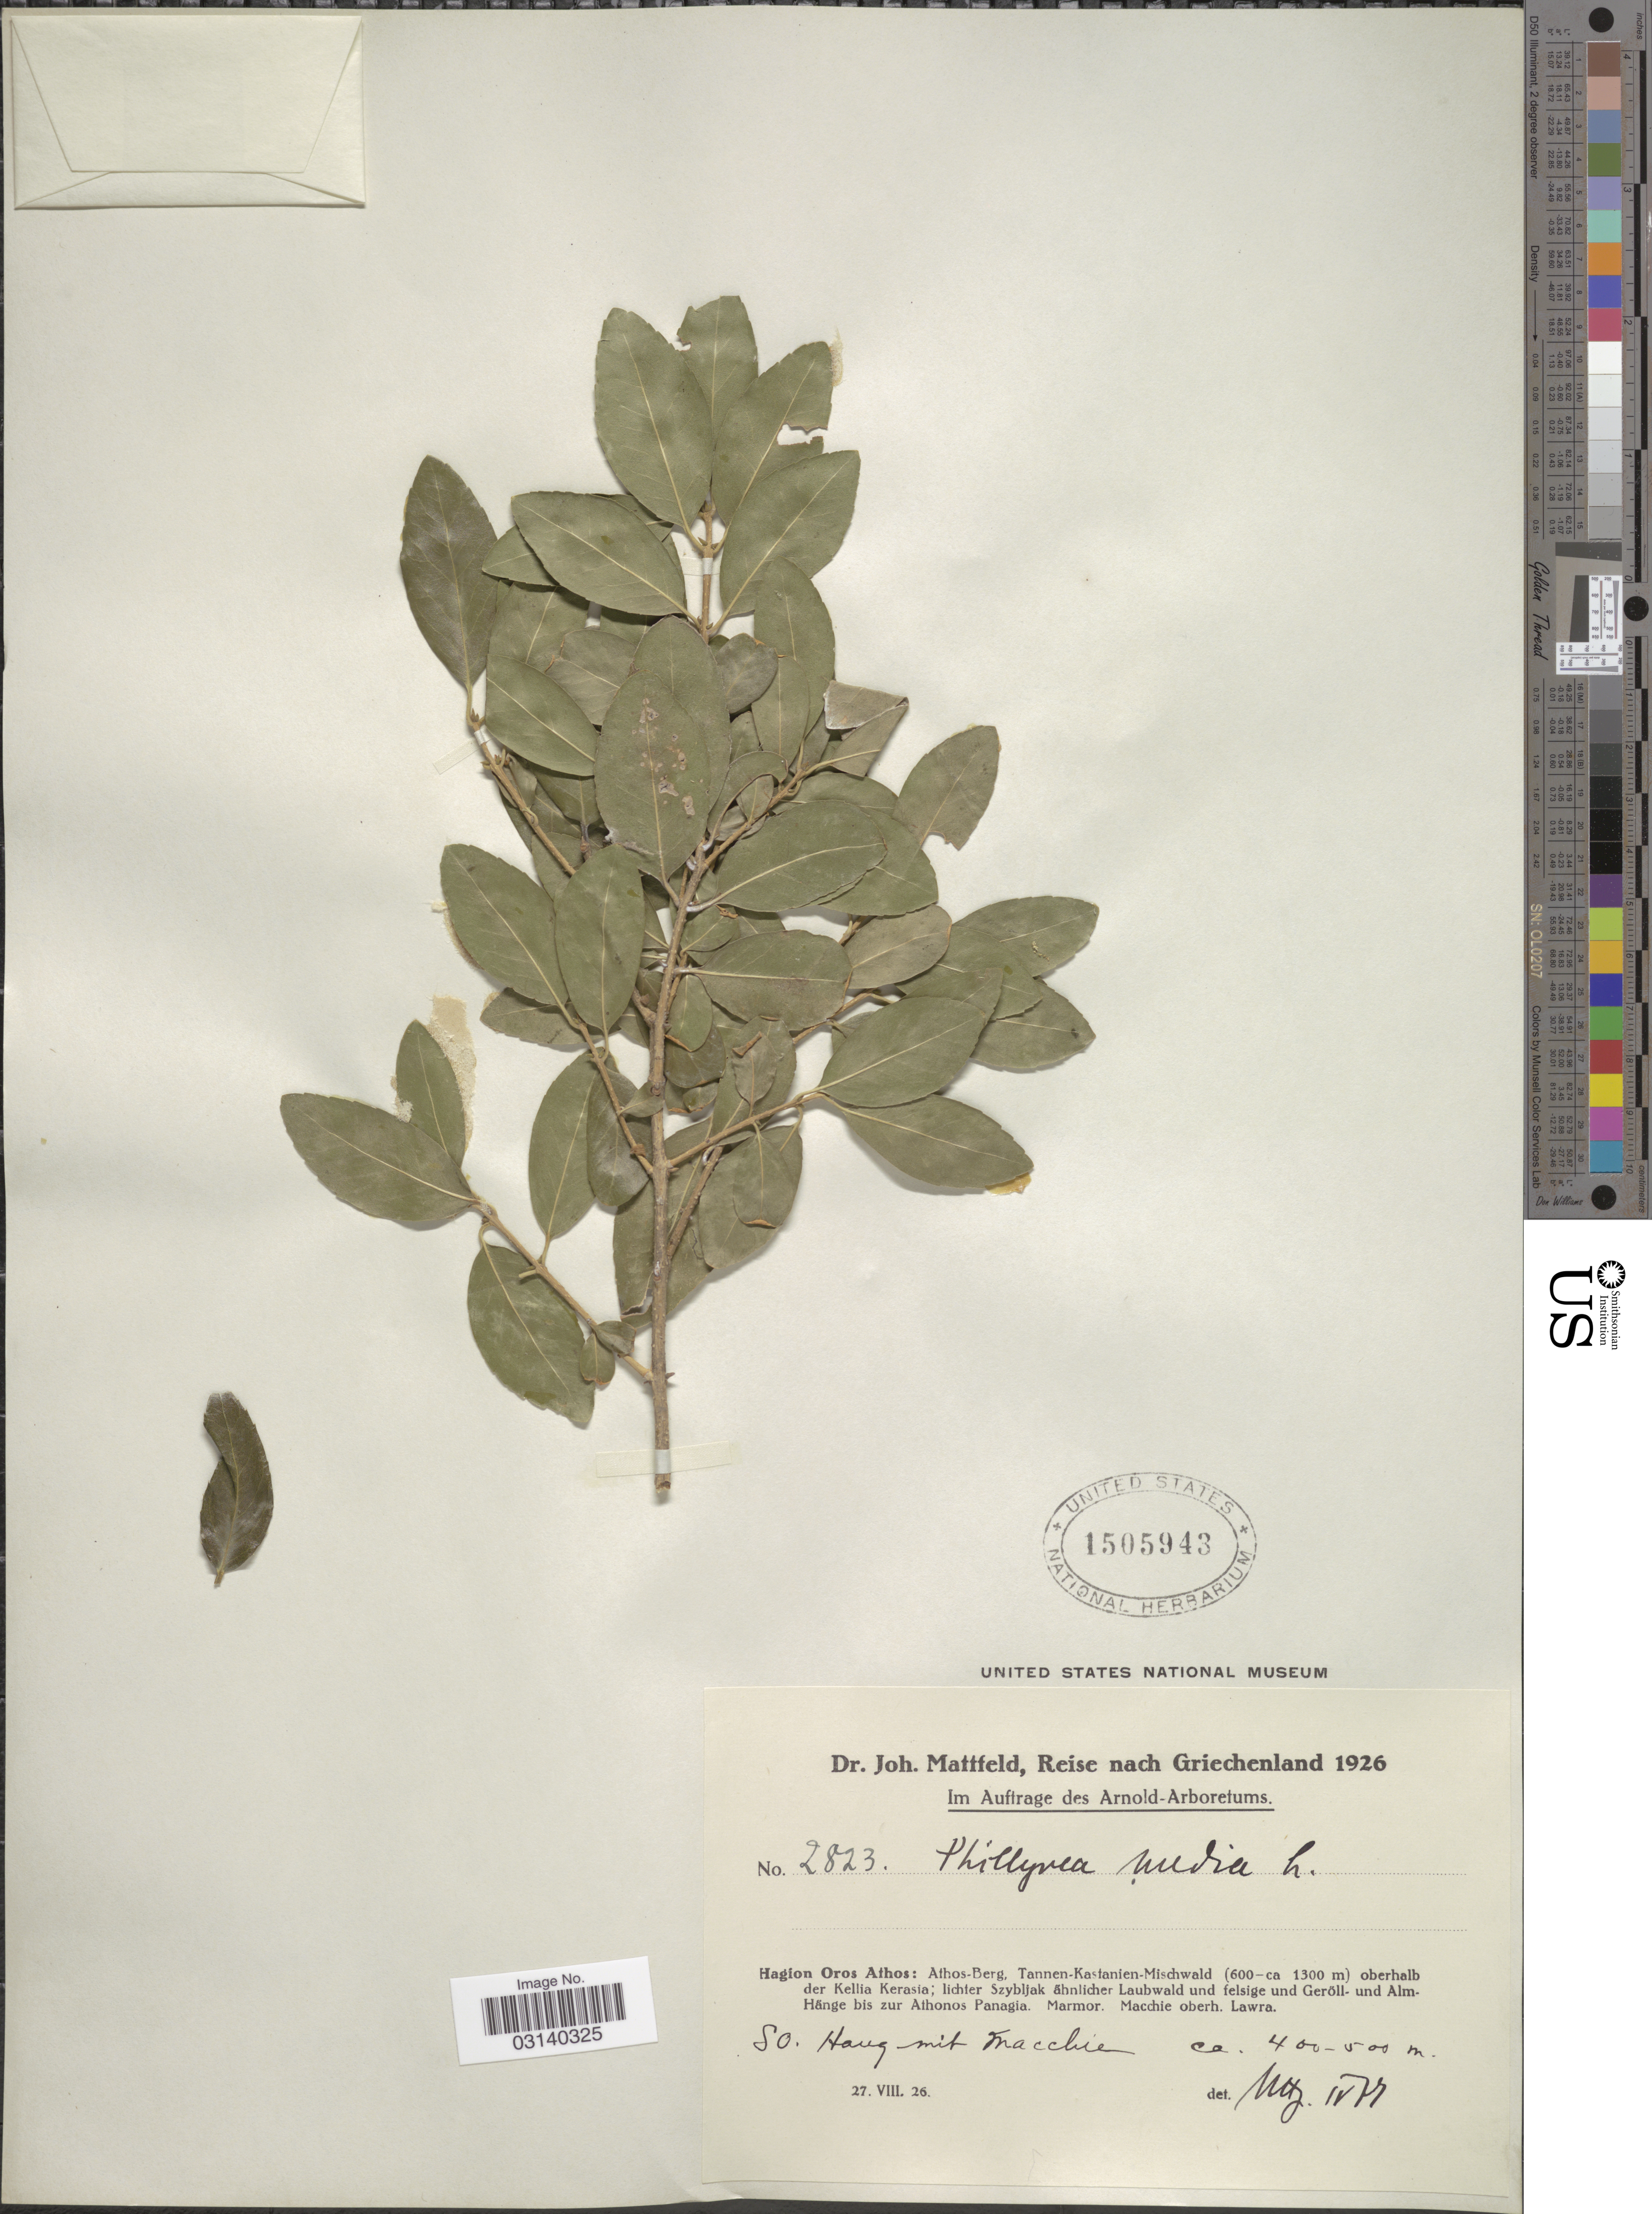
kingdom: Plantae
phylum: Tracheophyta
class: Magnoliopsida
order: Lamiales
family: Oleaceae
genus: Phillyrea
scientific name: Phillyrea media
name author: L.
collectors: J. Mattfeld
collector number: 2823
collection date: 1926-08-27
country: Greece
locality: Griechenland. Hagion Oros Athos: Athos-Berg, Tannen-Kastanien-Mischwald oberhalb der Kellia Kerasia; lichter Szybljak ähnlicher Laubwald und felsige und Geröll- und Alm-Hänge bis zur Athonos Panagia. Marmor. Macchie oberh. Lawra. SO. Haug mit Macchie.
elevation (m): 400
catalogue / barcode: US 1505943